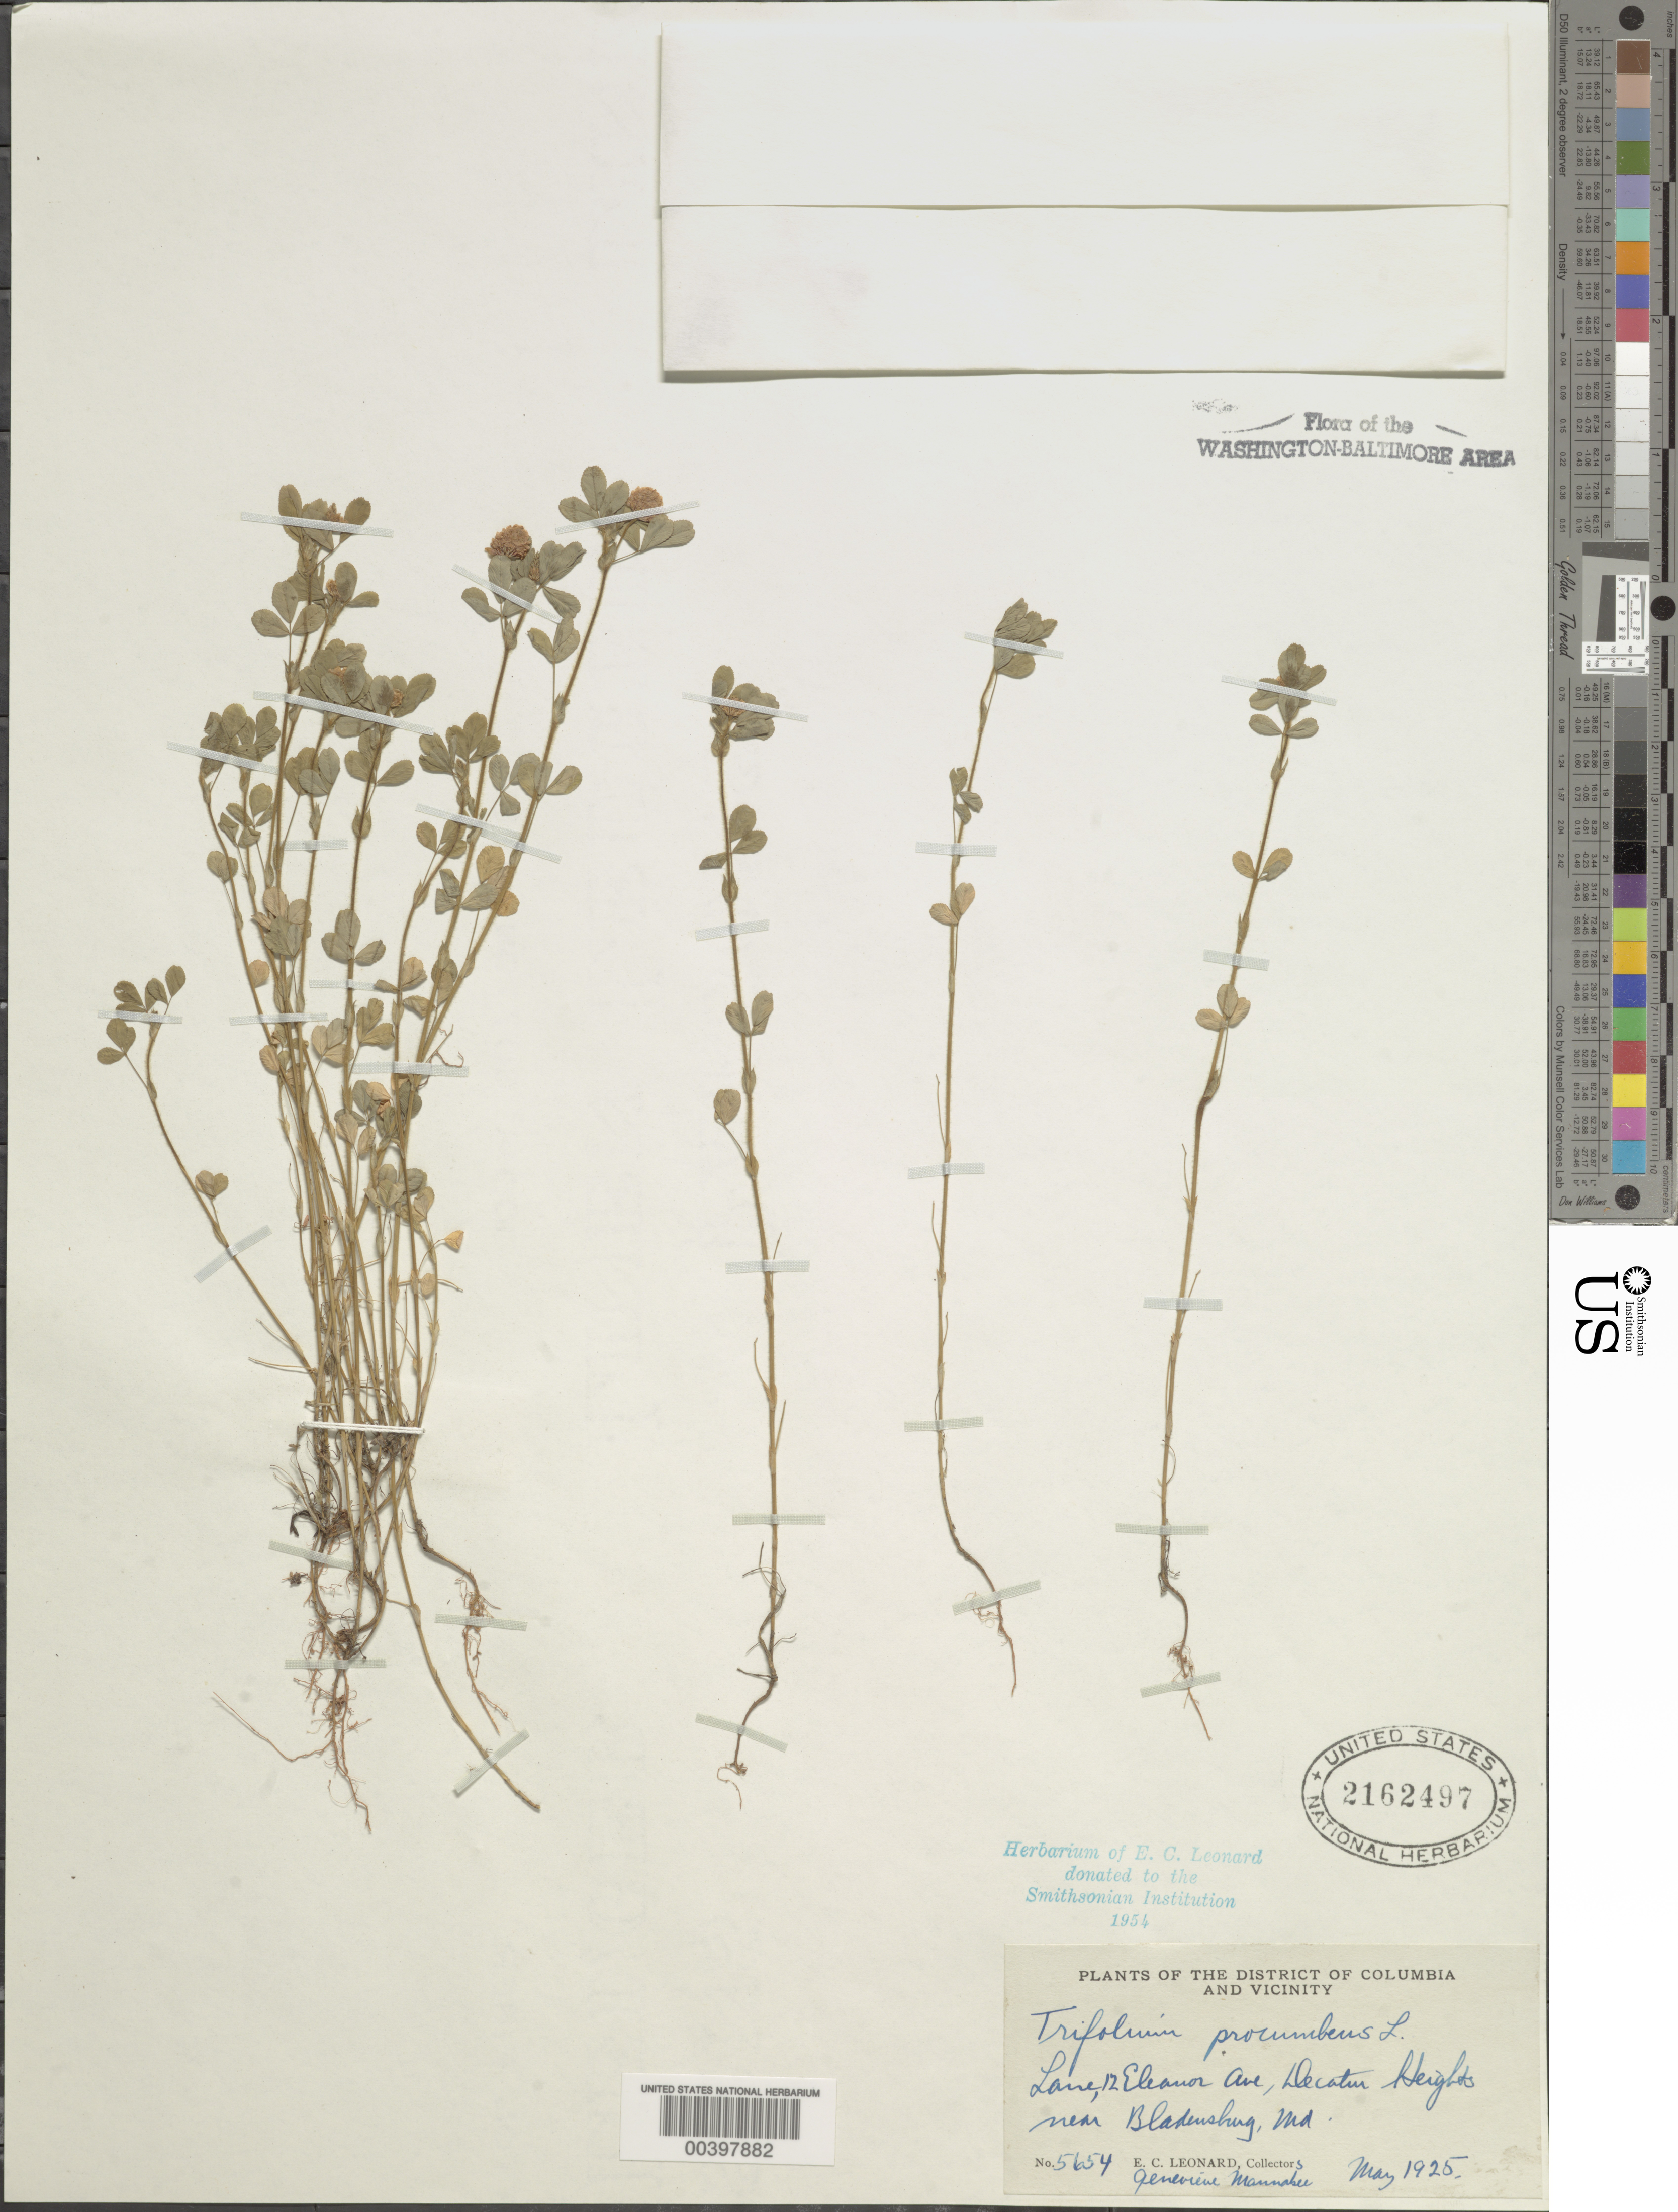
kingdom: Plantae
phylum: Tracheophyta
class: Magnoliopsida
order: Fabales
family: Fabaceae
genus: Trifolium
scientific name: Trifolium campestre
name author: Schreb.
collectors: E. C. Leonard & G. Mannahee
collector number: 5654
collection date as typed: May 1925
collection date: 1925-05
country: United States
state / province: Maryland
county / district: Prince George's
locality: Decatur Heights, Bladensburg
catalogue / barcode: US 2162497